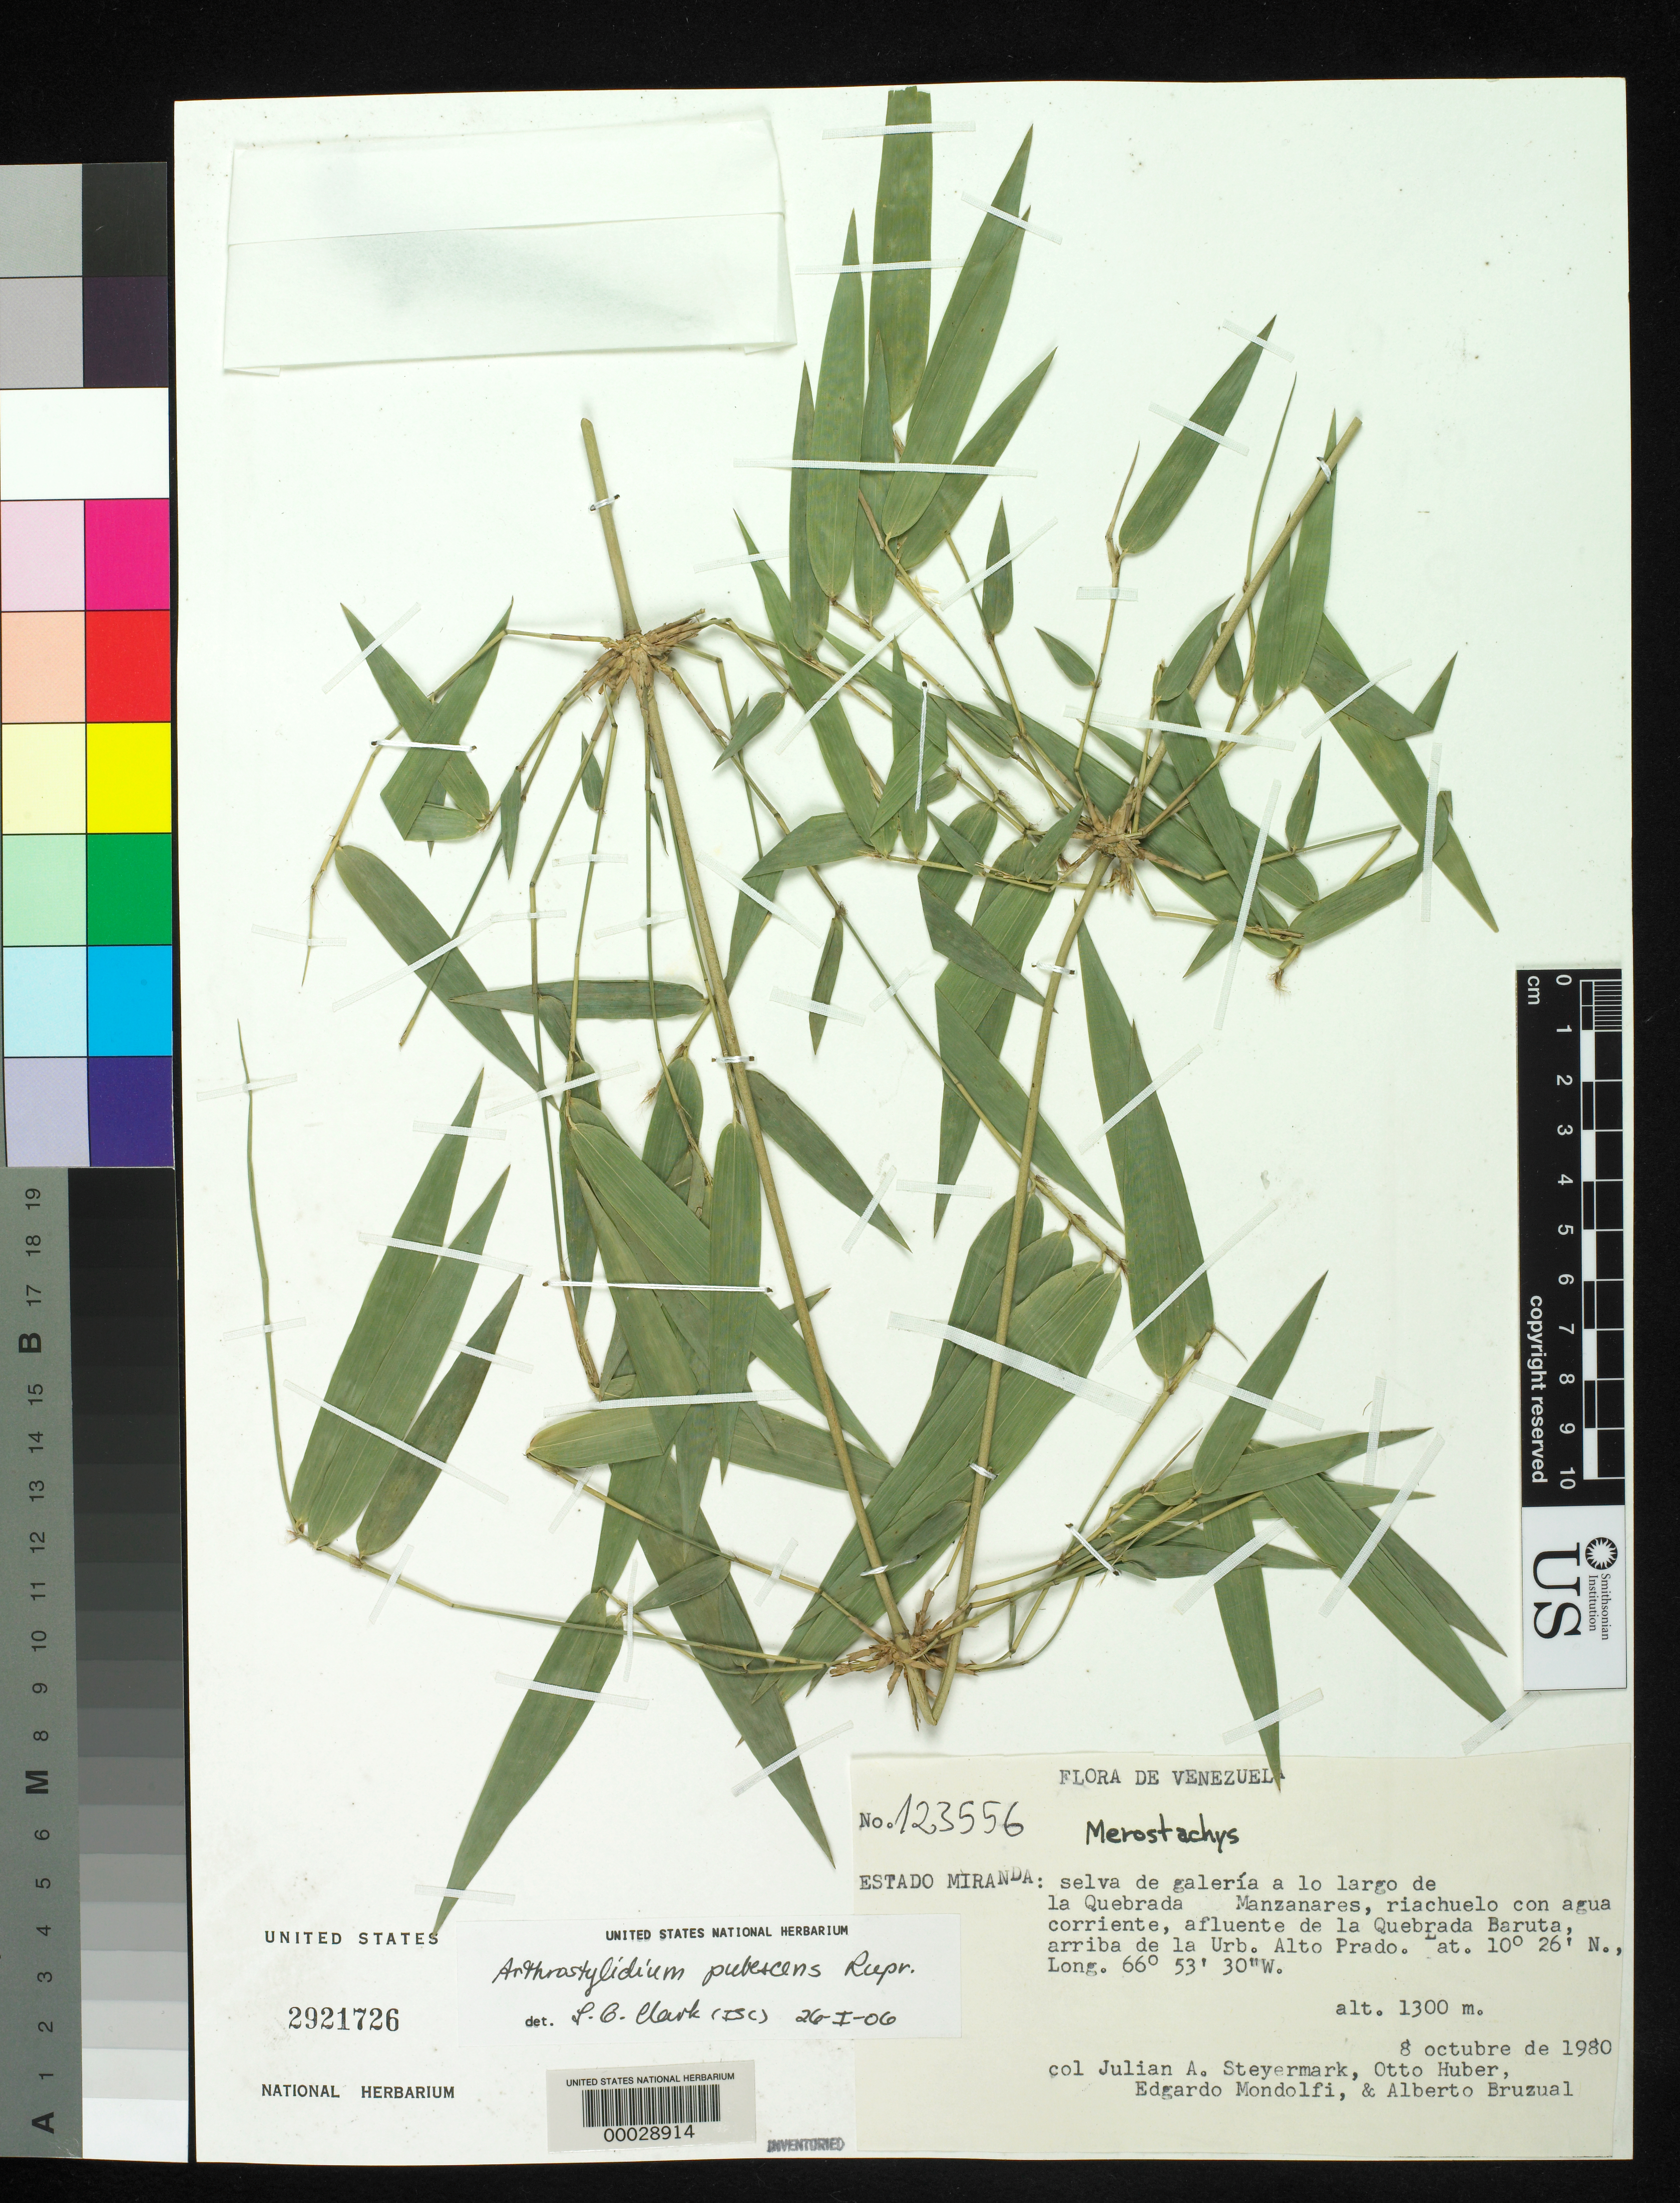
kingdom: Plantae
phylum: Tracheophyta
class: Liliopsida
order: Poales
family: Poaceae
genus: Arthrostylidium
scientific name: Arthrostylidium pubescens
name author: Rupr.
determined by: Clark, Lynn G., (ISC), Iowa State University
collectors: J. Steyermark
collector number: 123556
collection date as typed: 08 Oct 1980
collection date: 1980-10-08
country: Venezuela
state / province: Miranda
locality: Quebrada manzanares, quebrada baruta, urb. alto prado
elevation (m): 1300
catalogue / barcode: US 2921726